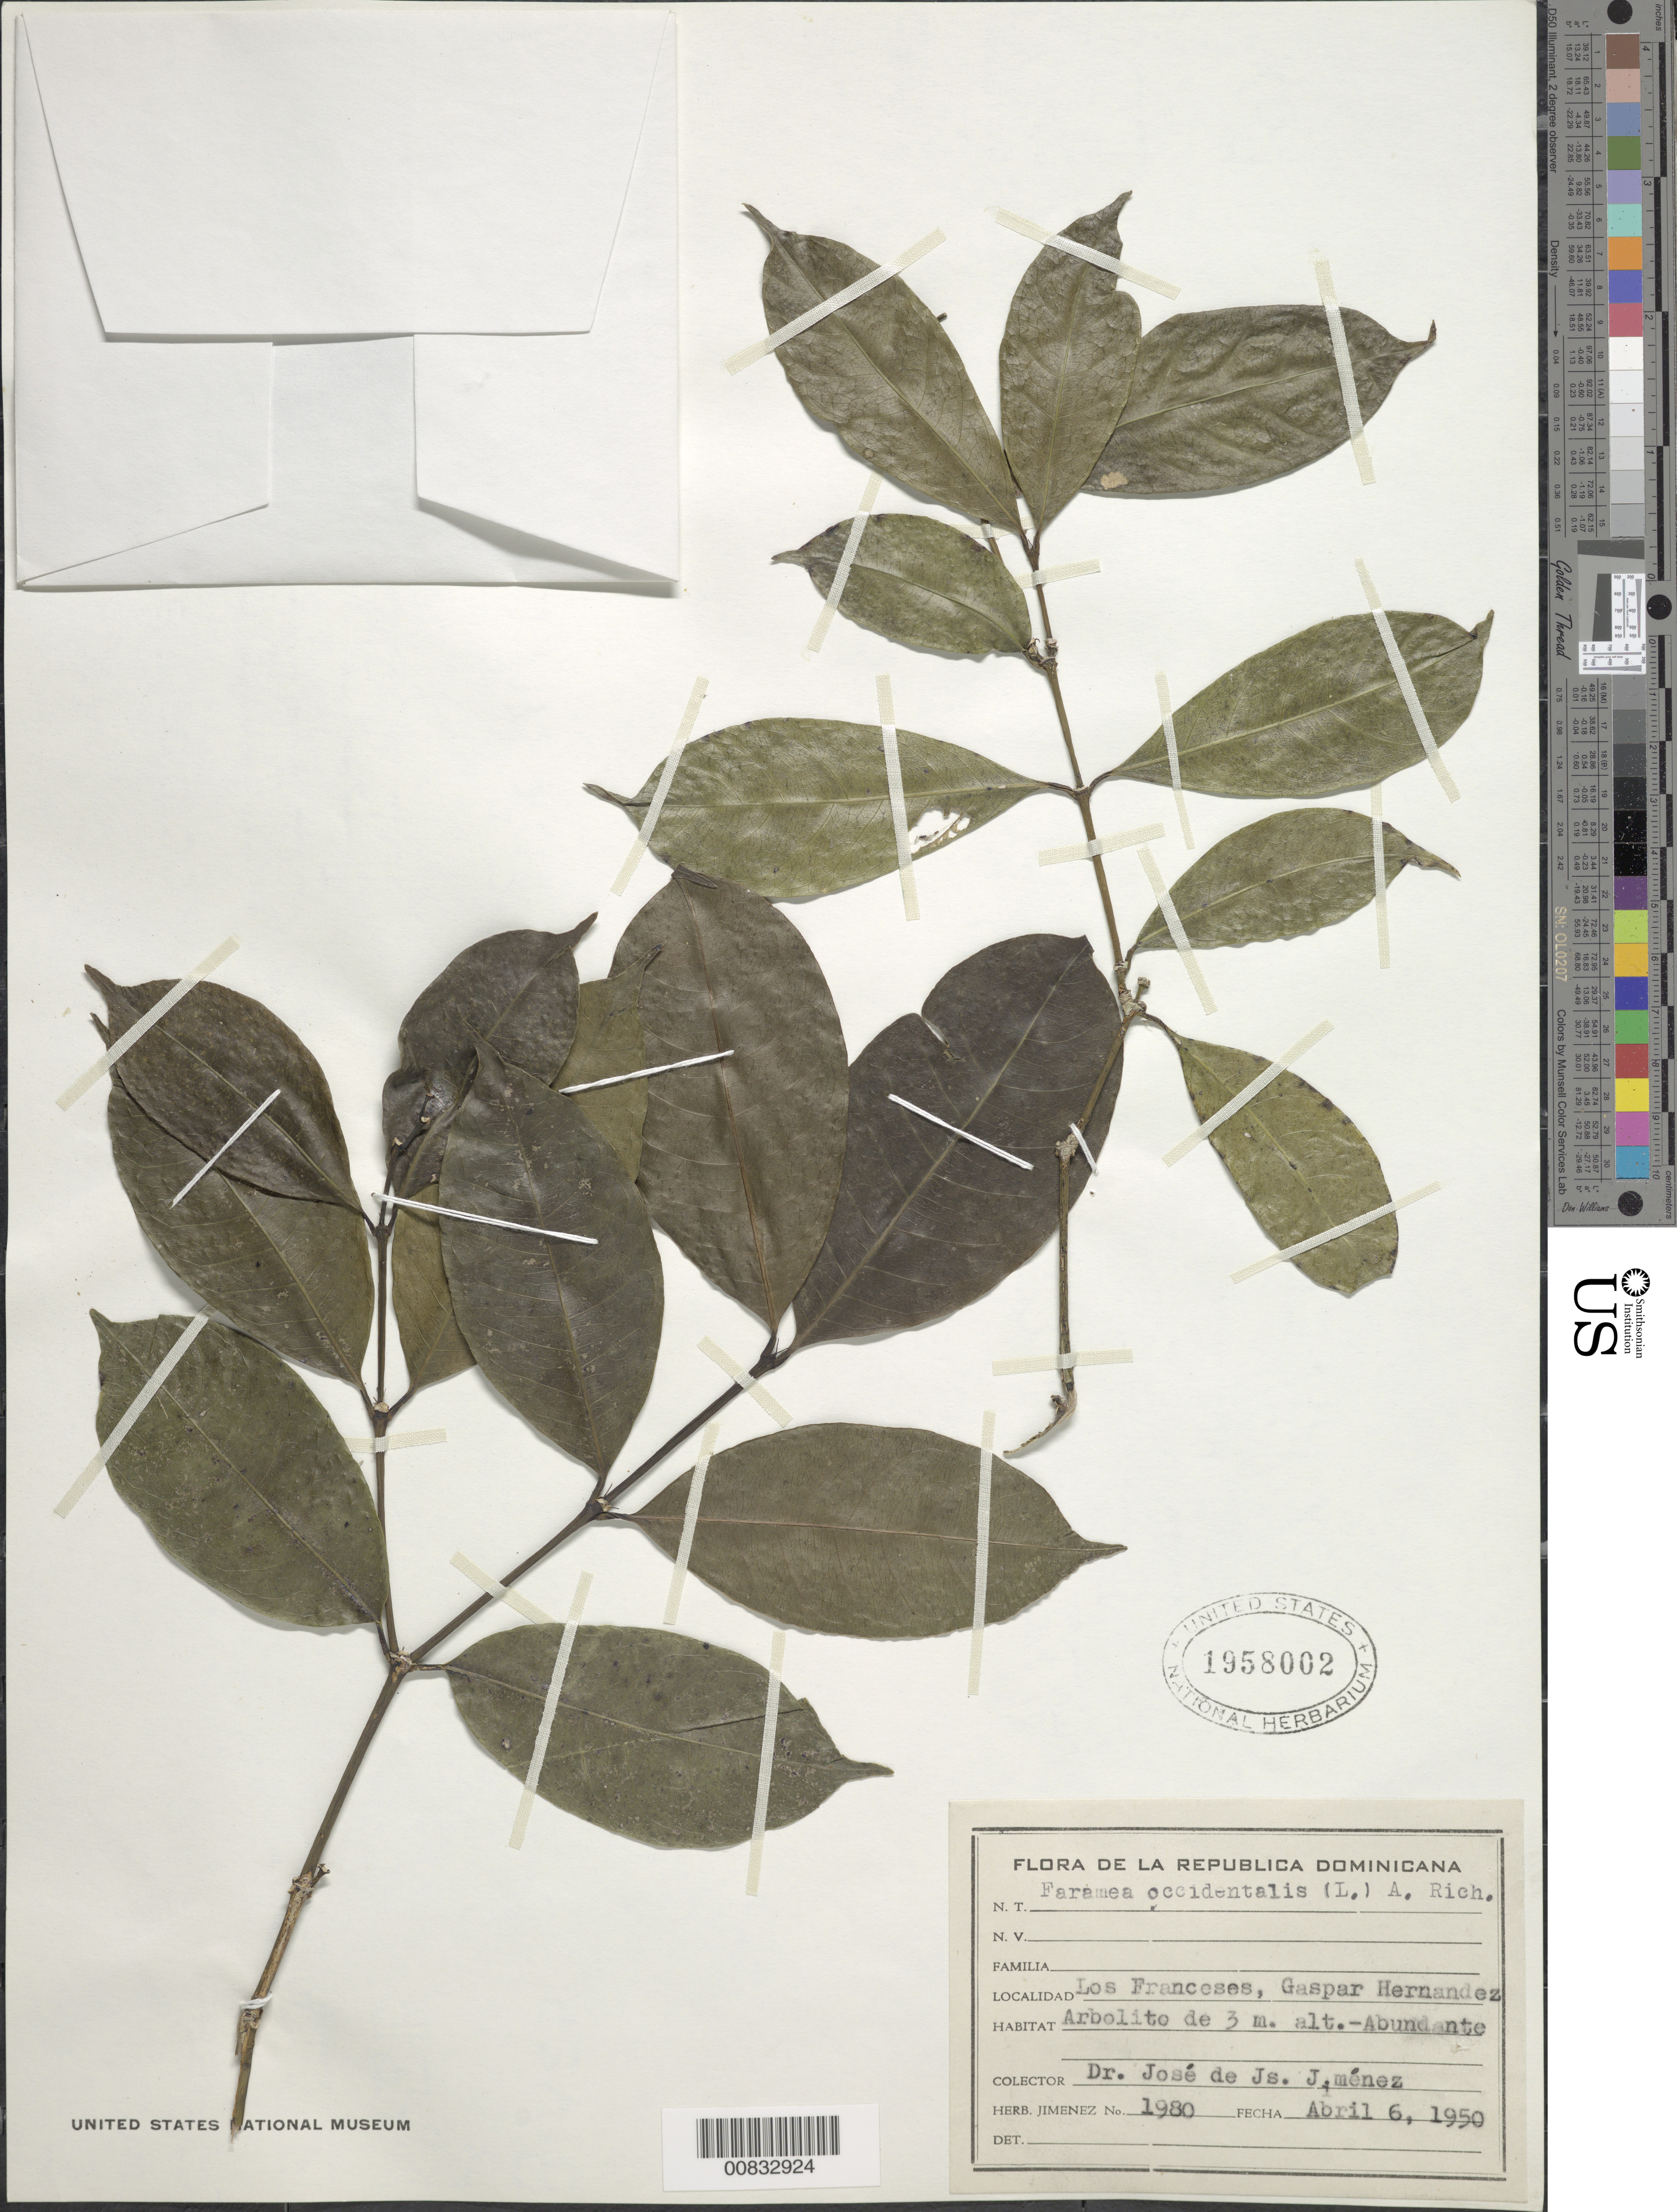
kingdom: Plantae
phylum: Tracheophyta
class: Magnoliopsida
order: Gentianales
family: Rubiaceae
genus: Faramea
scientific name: Faramea occidentalis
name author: (L.) A. Rich.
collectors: J. J. Jiménez Almonte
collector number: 1980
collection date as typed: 06 Apr 1950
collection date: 1950-04-06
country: Dominican Republic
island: Hispaniola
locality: Los Franceses, Gaspar Hernandez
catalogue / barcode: US 1958002